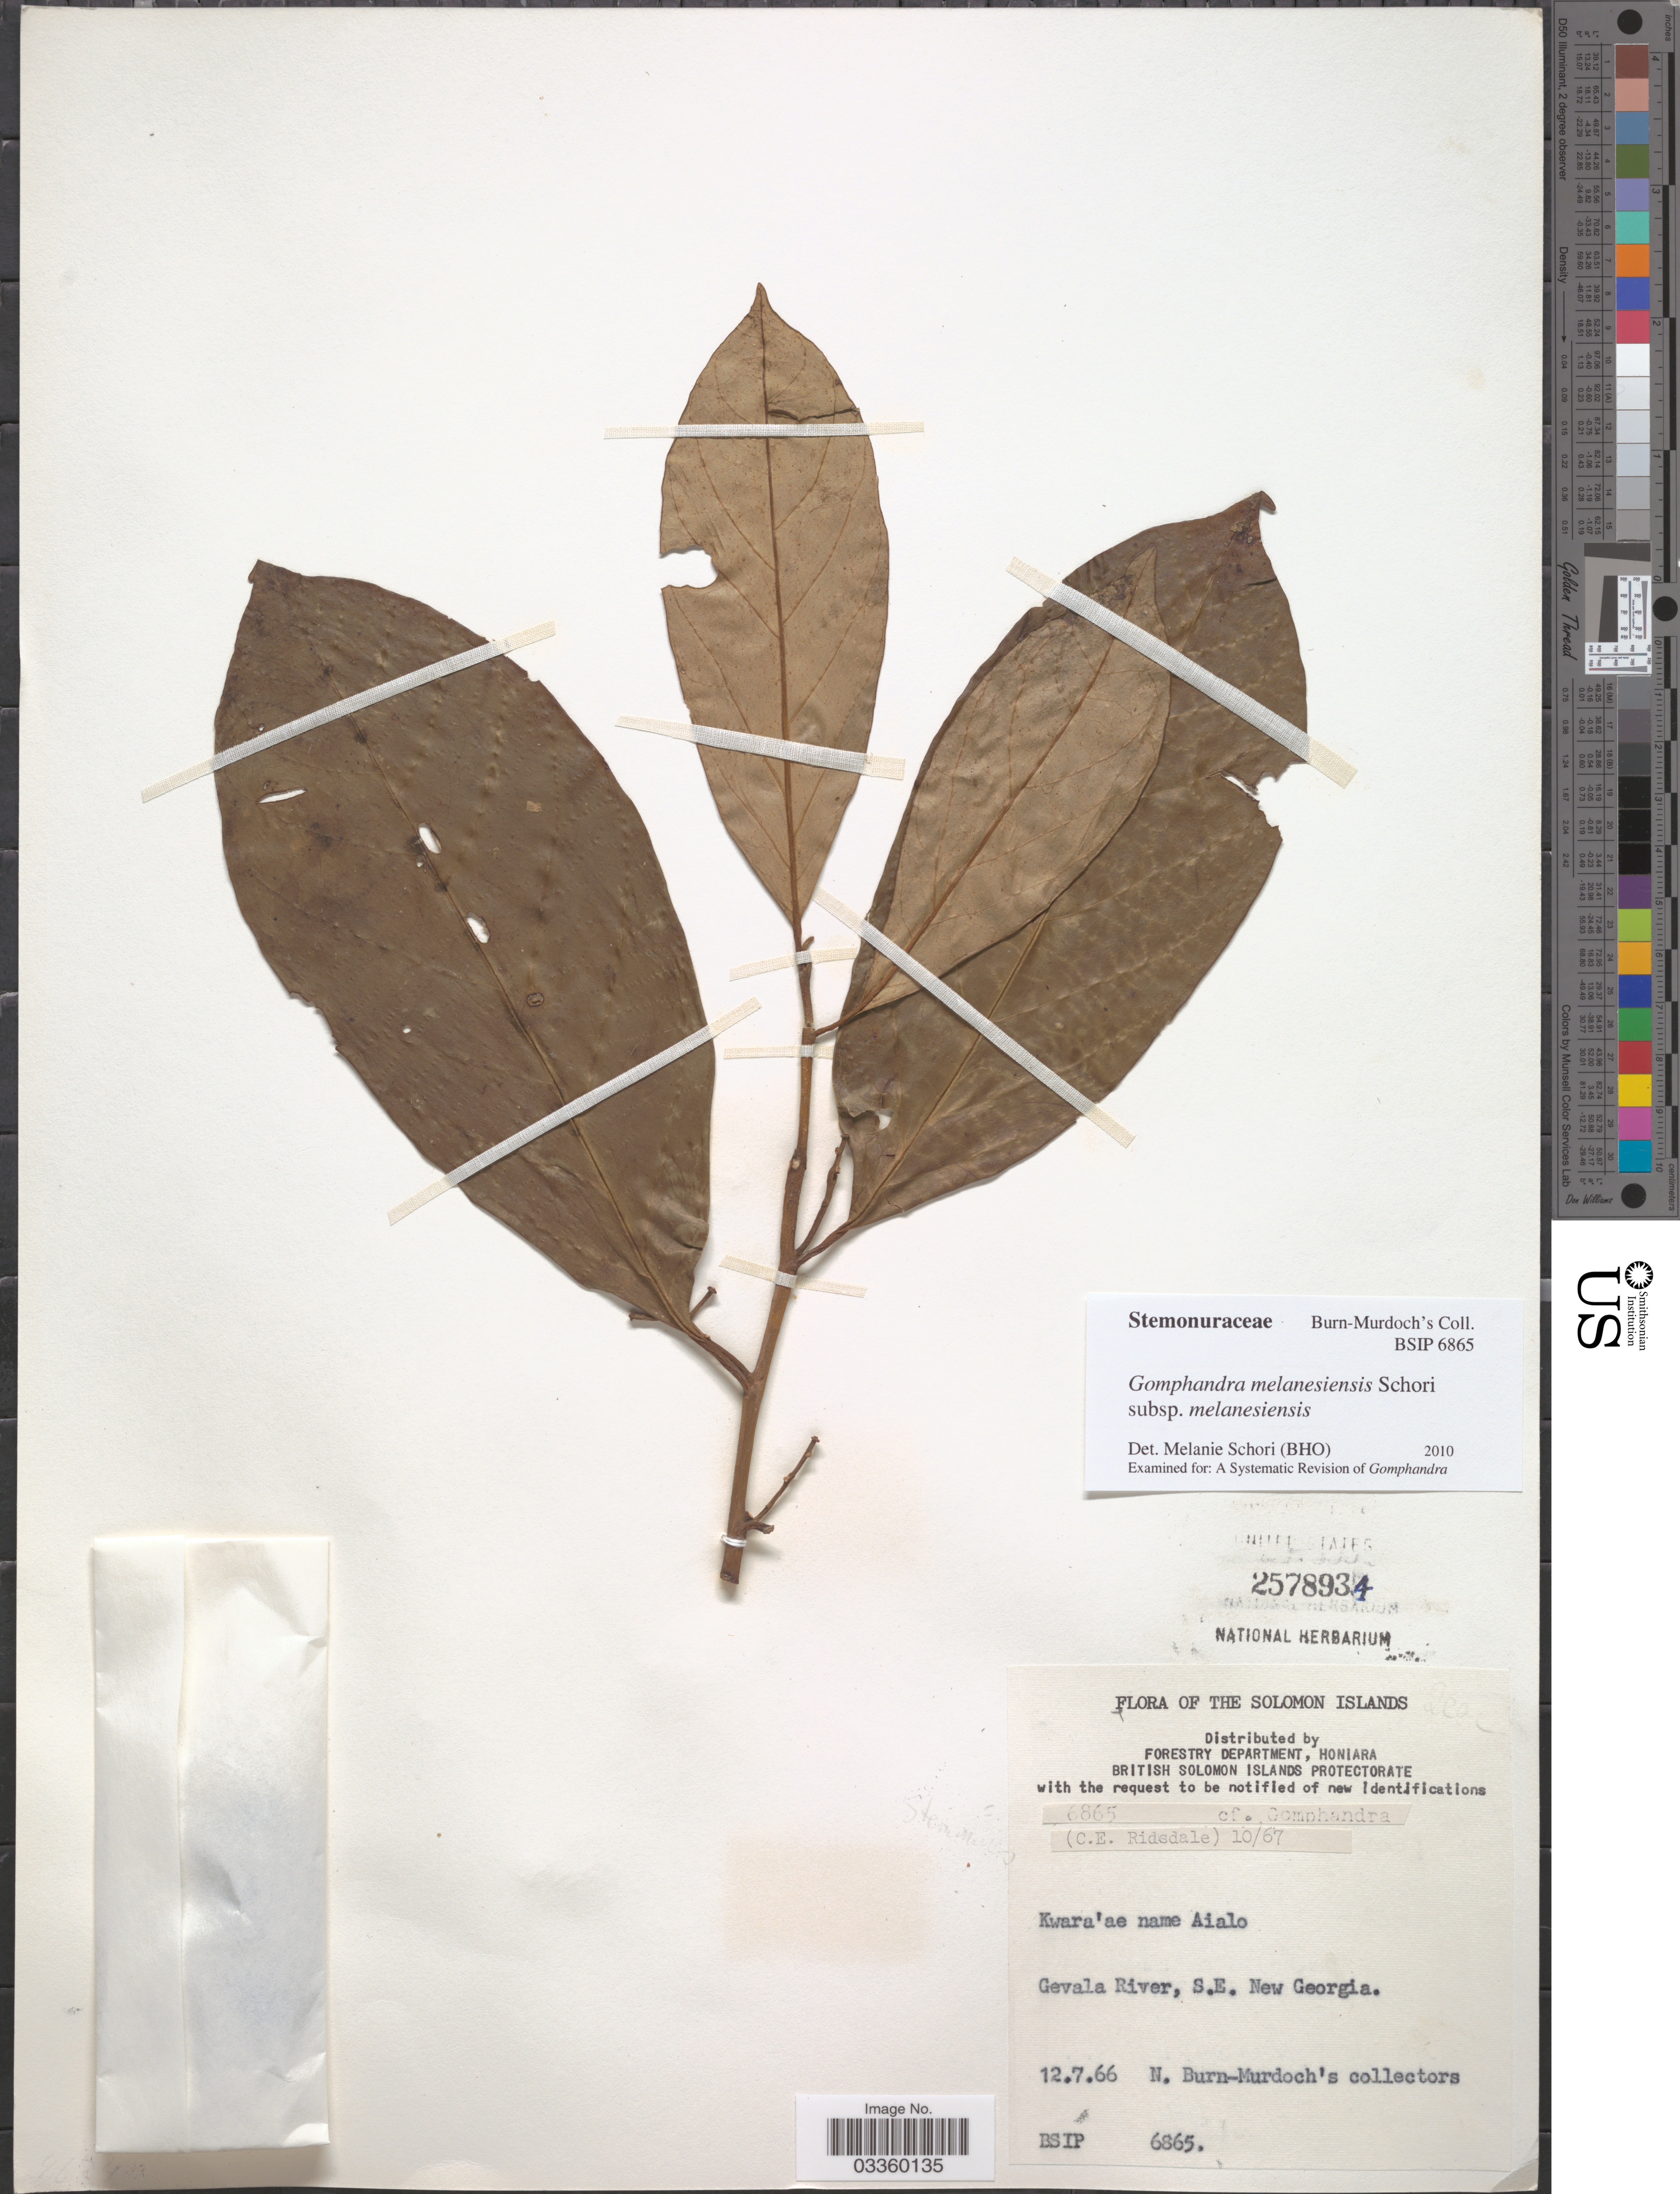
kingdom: Plantae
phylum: Tracheophyta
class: Magnoliopsida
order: Cardiopteridales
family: Stemonuraceae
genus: Gomphandra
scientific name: Gomphandra melanesiensis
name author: Schori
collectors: N. Burn-Murdoch's collectors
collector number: BSIP 6865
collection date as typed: Transcribed d/m/y: 12/7/66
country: Solomon Islands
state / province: Solomon Islands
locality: Gevala River, S.E. New Georgia.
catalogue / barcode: US 2578934